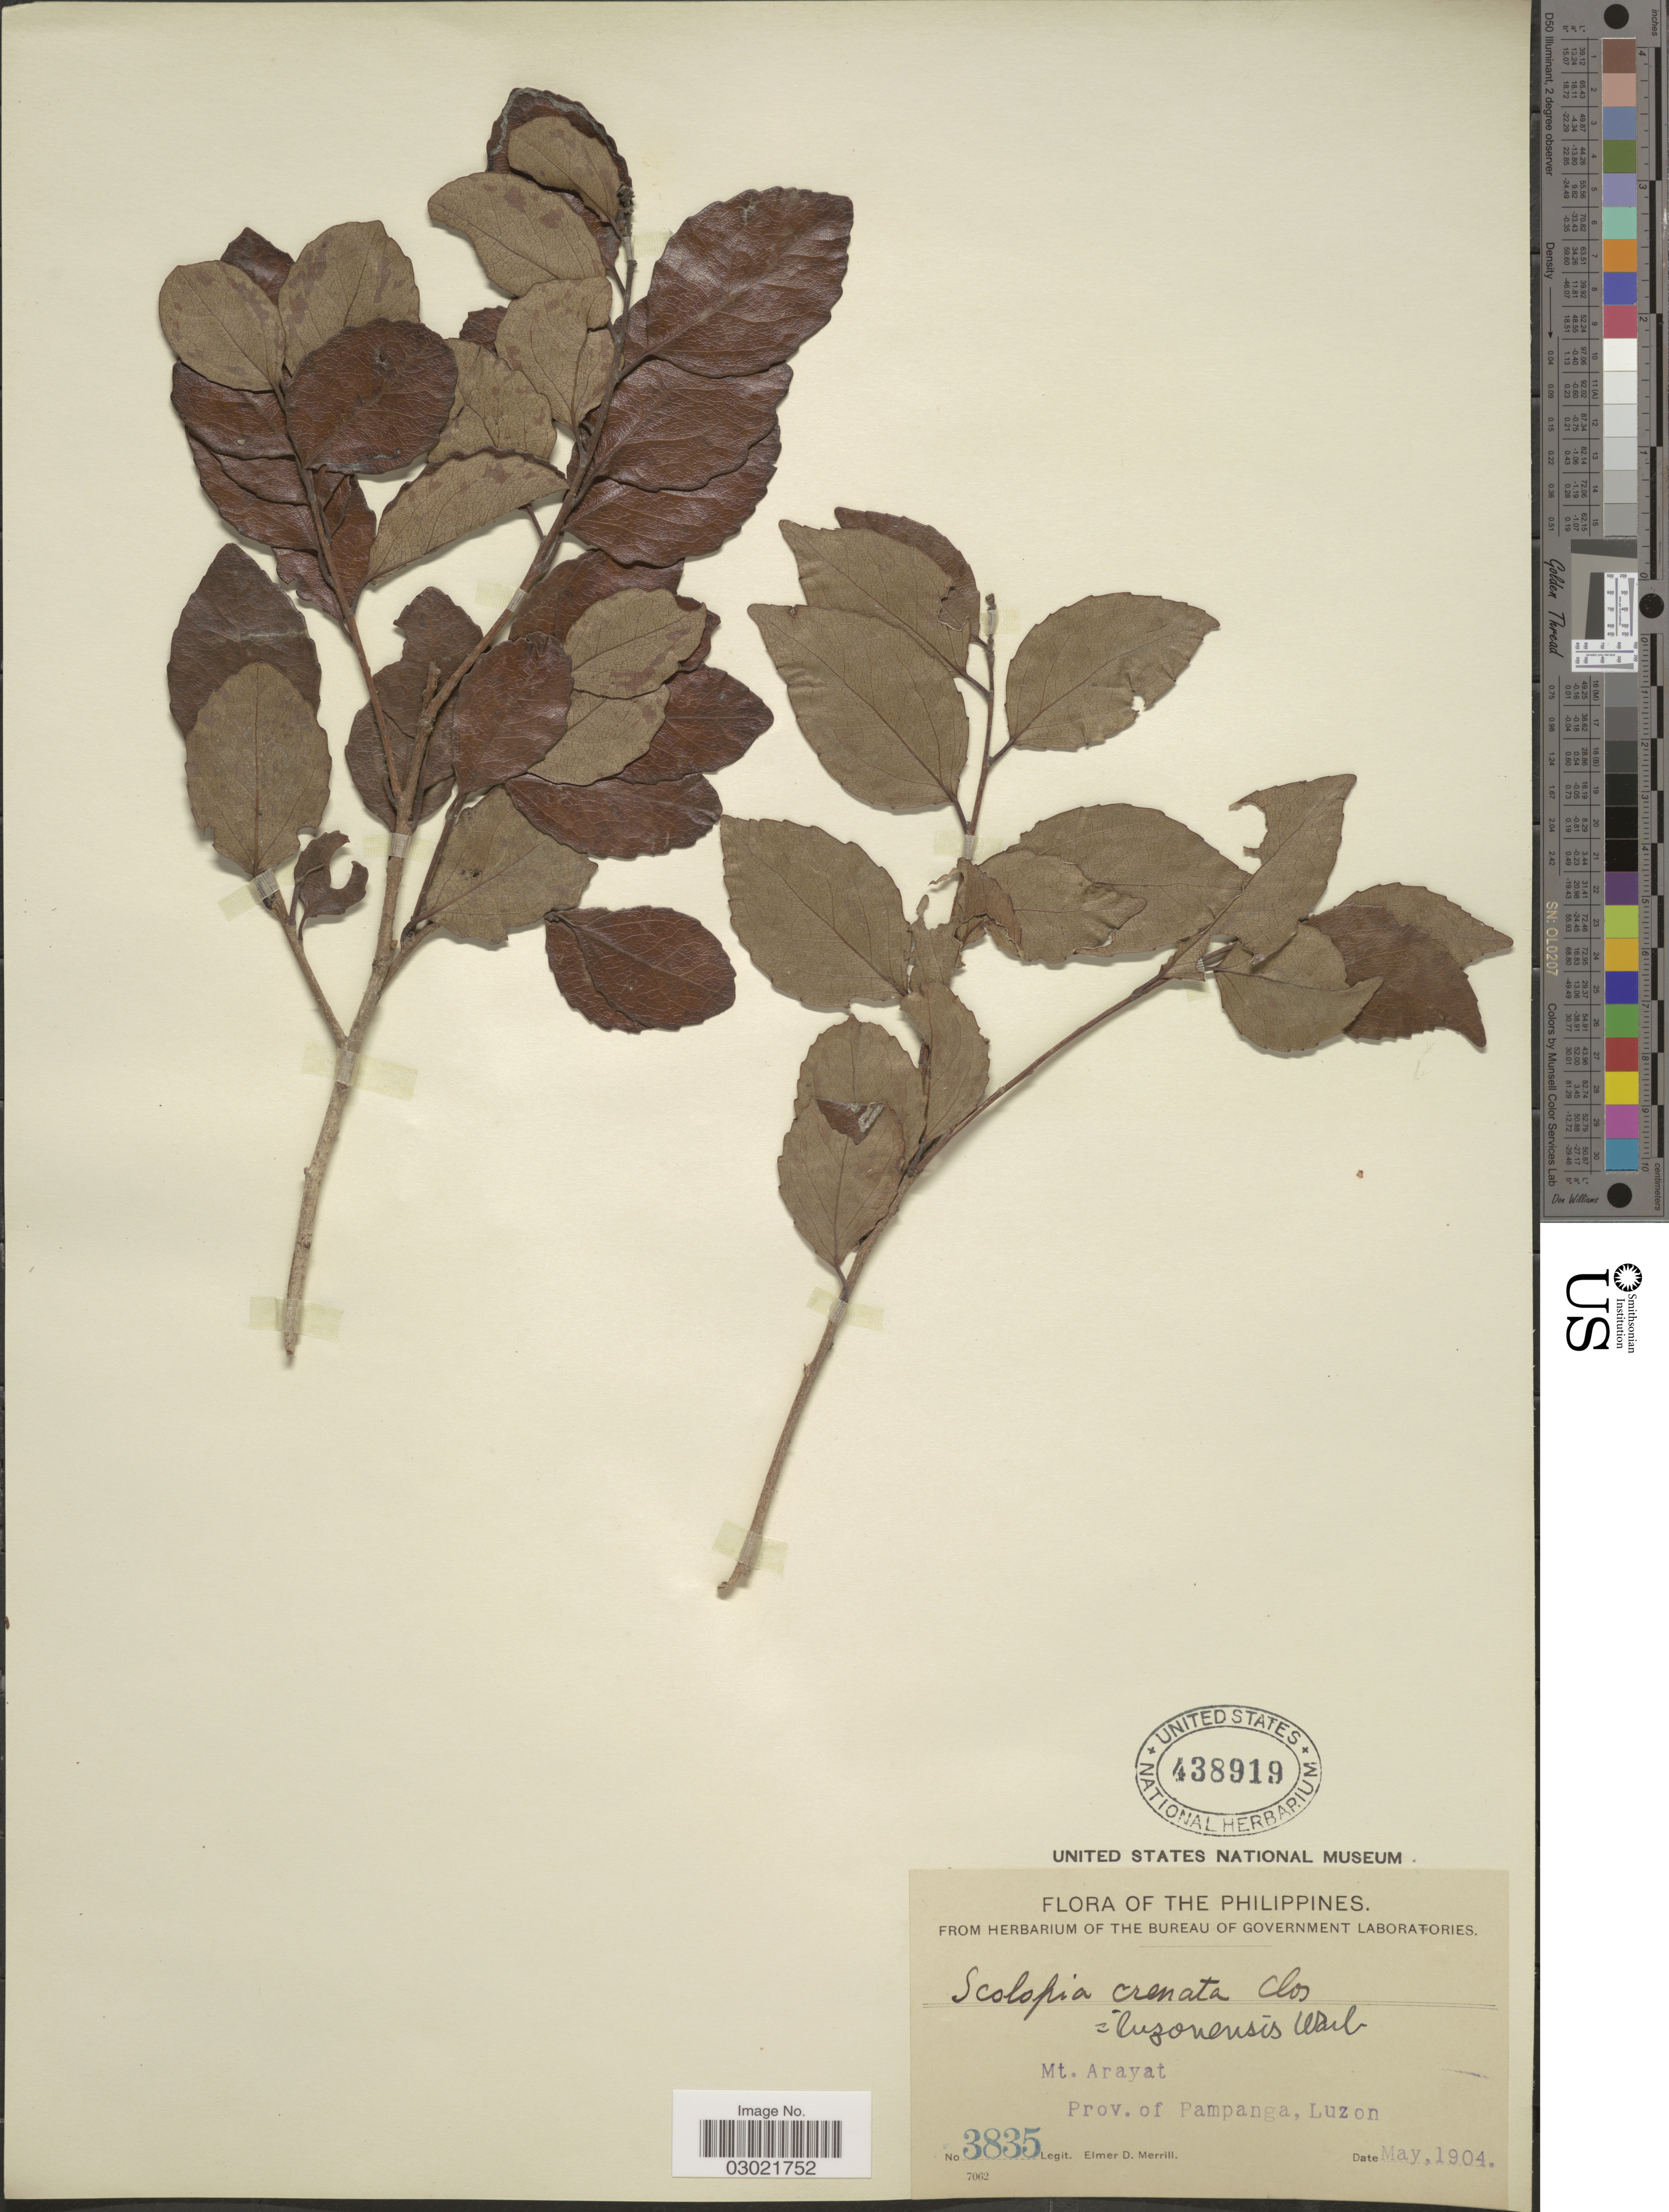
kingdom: Plantae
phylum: Tracheophyta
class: Magnoliopsida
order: Malpighiales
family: Salicaceae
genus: Scolopia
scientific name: Scolopia luzonensis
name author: (C. Presl) Warb.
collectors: E. D. Merrill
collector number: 3838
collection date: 1904-05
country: Philippines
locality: Mt. Arayat. Prov. of Pampanga, Luzon.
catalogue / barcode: US 438919